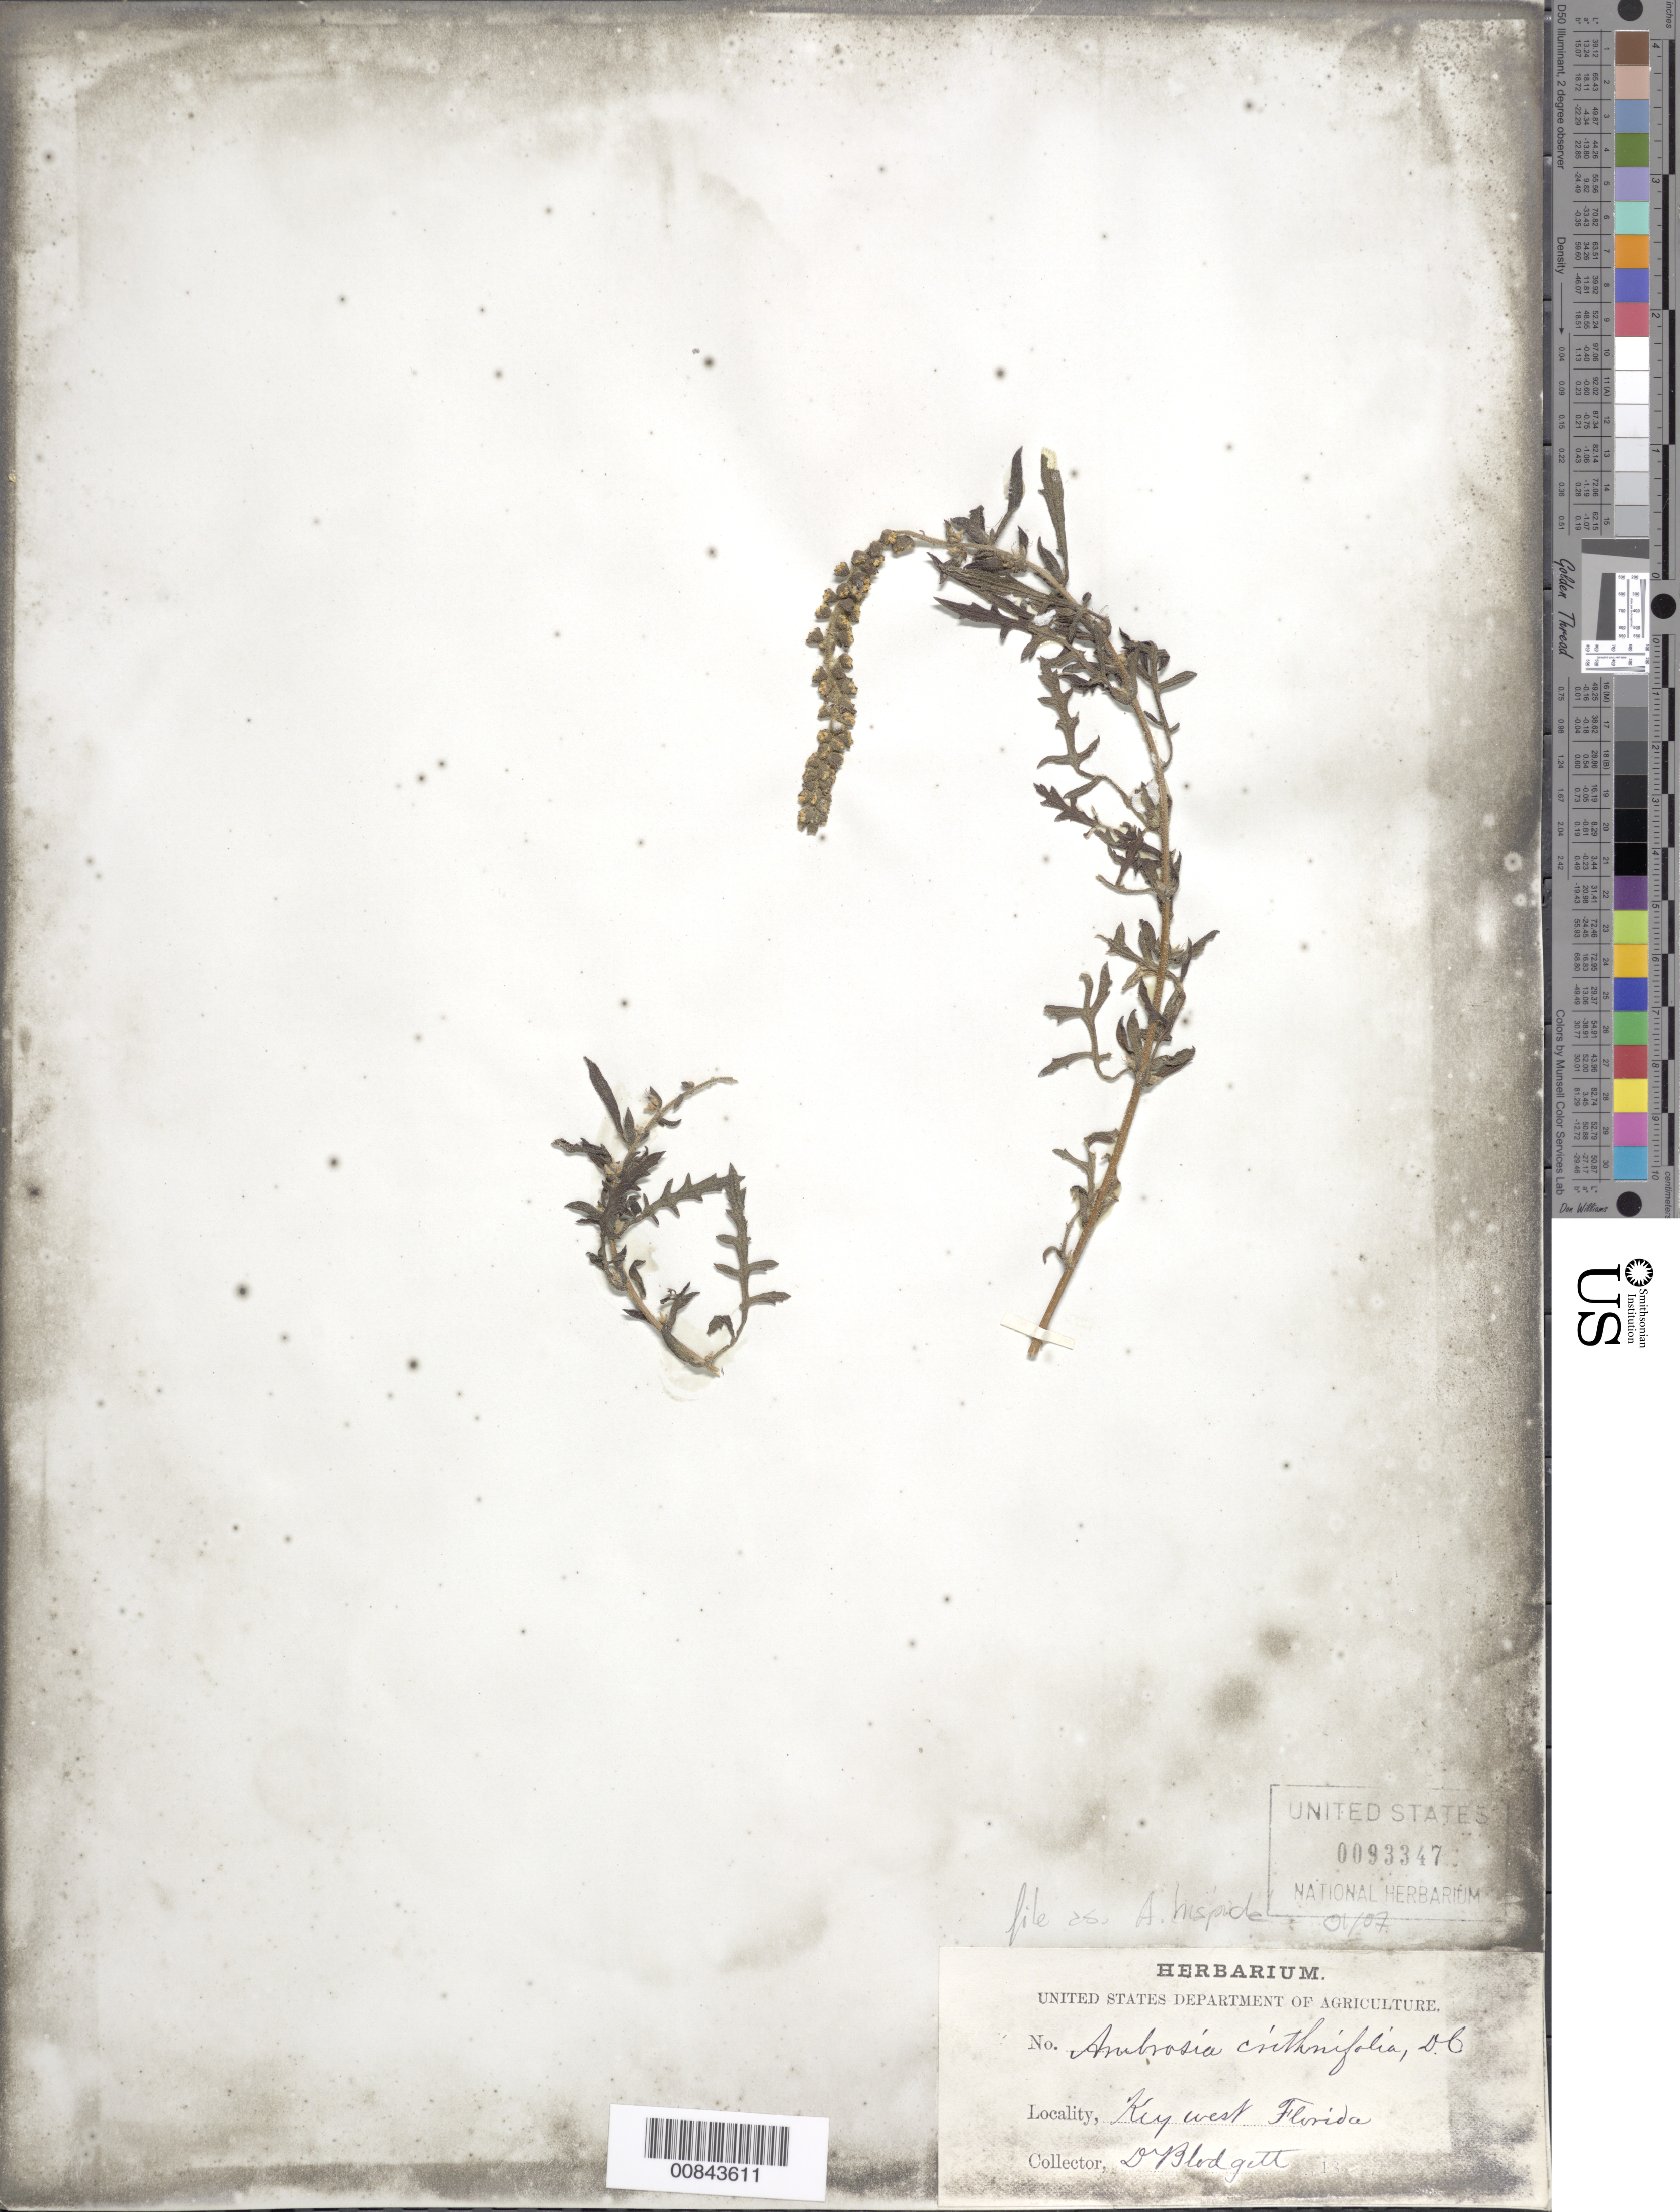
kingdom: Plantae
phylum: Tracheophyta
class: Magnoliopsida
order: Asterales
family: Asteraceae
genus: Ambrosia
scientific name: Ambrosia hispida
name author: Pursh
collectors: Blodgett, --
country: United States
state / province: Florida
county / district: Monroe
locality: Key west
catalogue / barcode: US 93347